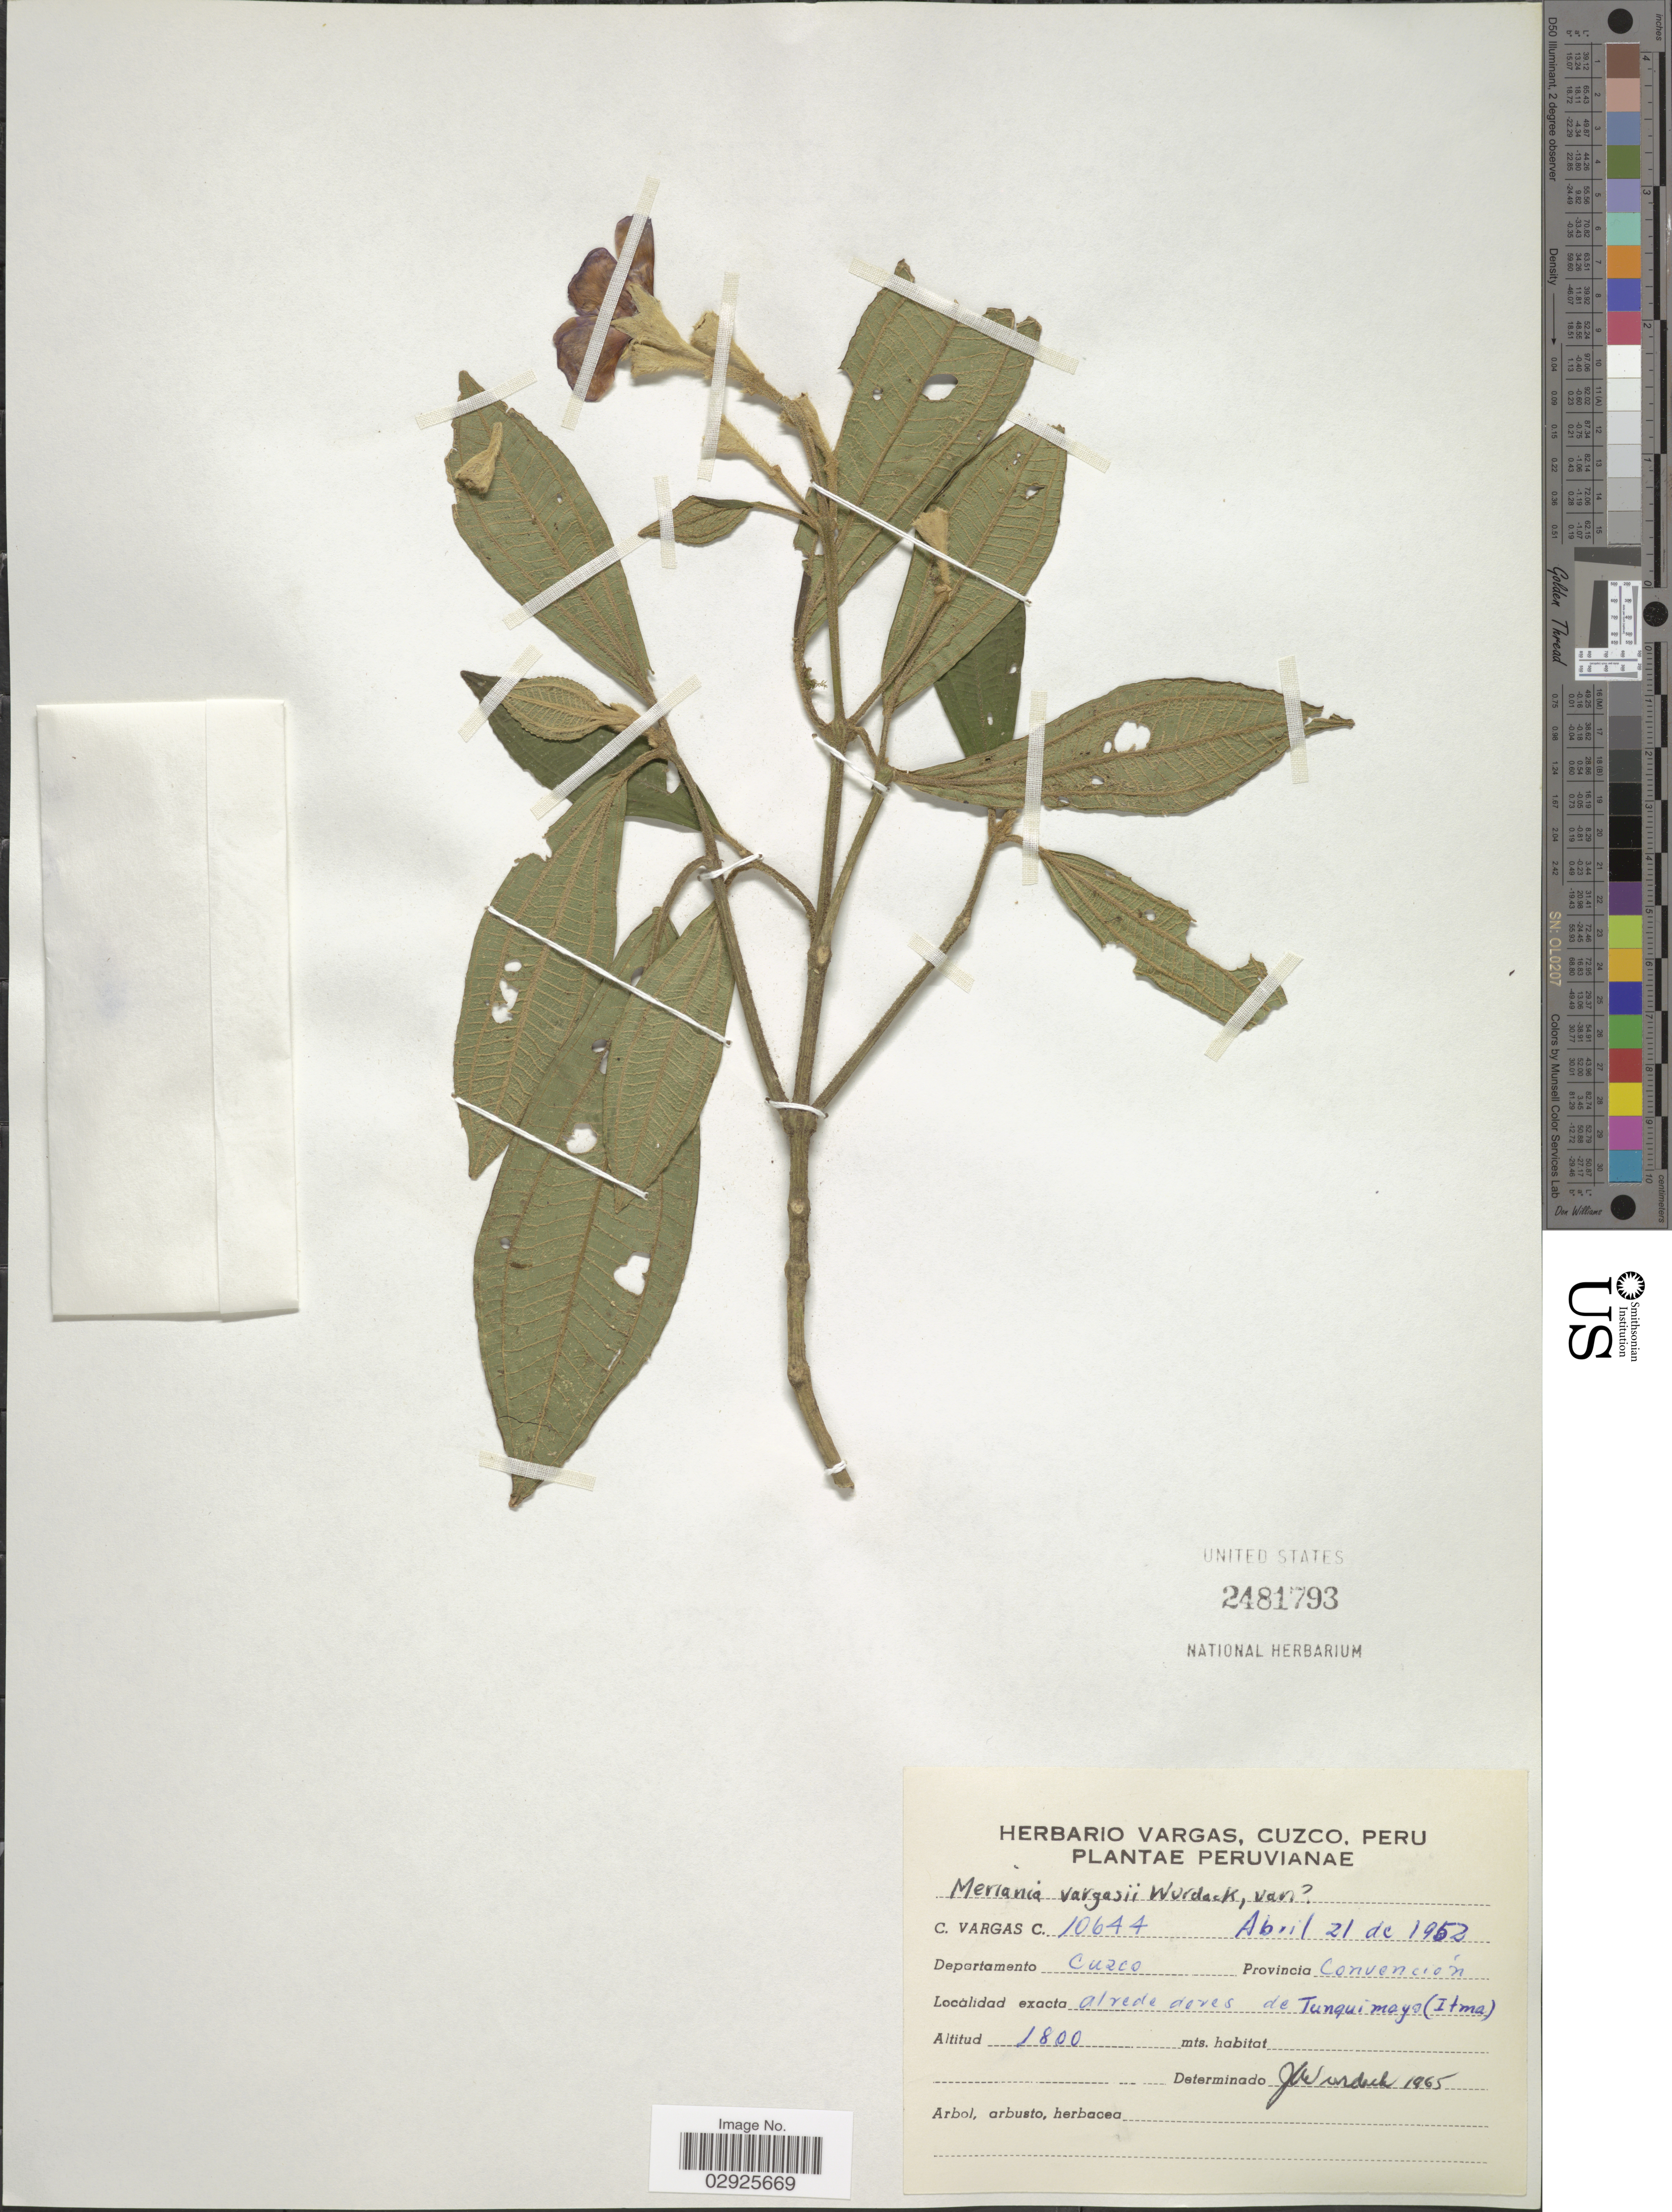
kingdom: Plantae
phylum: Tracheophyta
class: Magnoliopsida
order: Myrtales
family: Melastomataceae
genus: Meriania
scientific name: Meriania vargasii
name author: Wurdack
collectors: C. Vargas Calderón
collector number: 10644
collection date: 1952-04-21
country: Peru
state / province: Cusco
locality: Departamento Cuzco. Provincia Convención. Alrededores de Tunquimayo (Itma).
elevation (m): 1800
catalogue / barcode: US 2481793